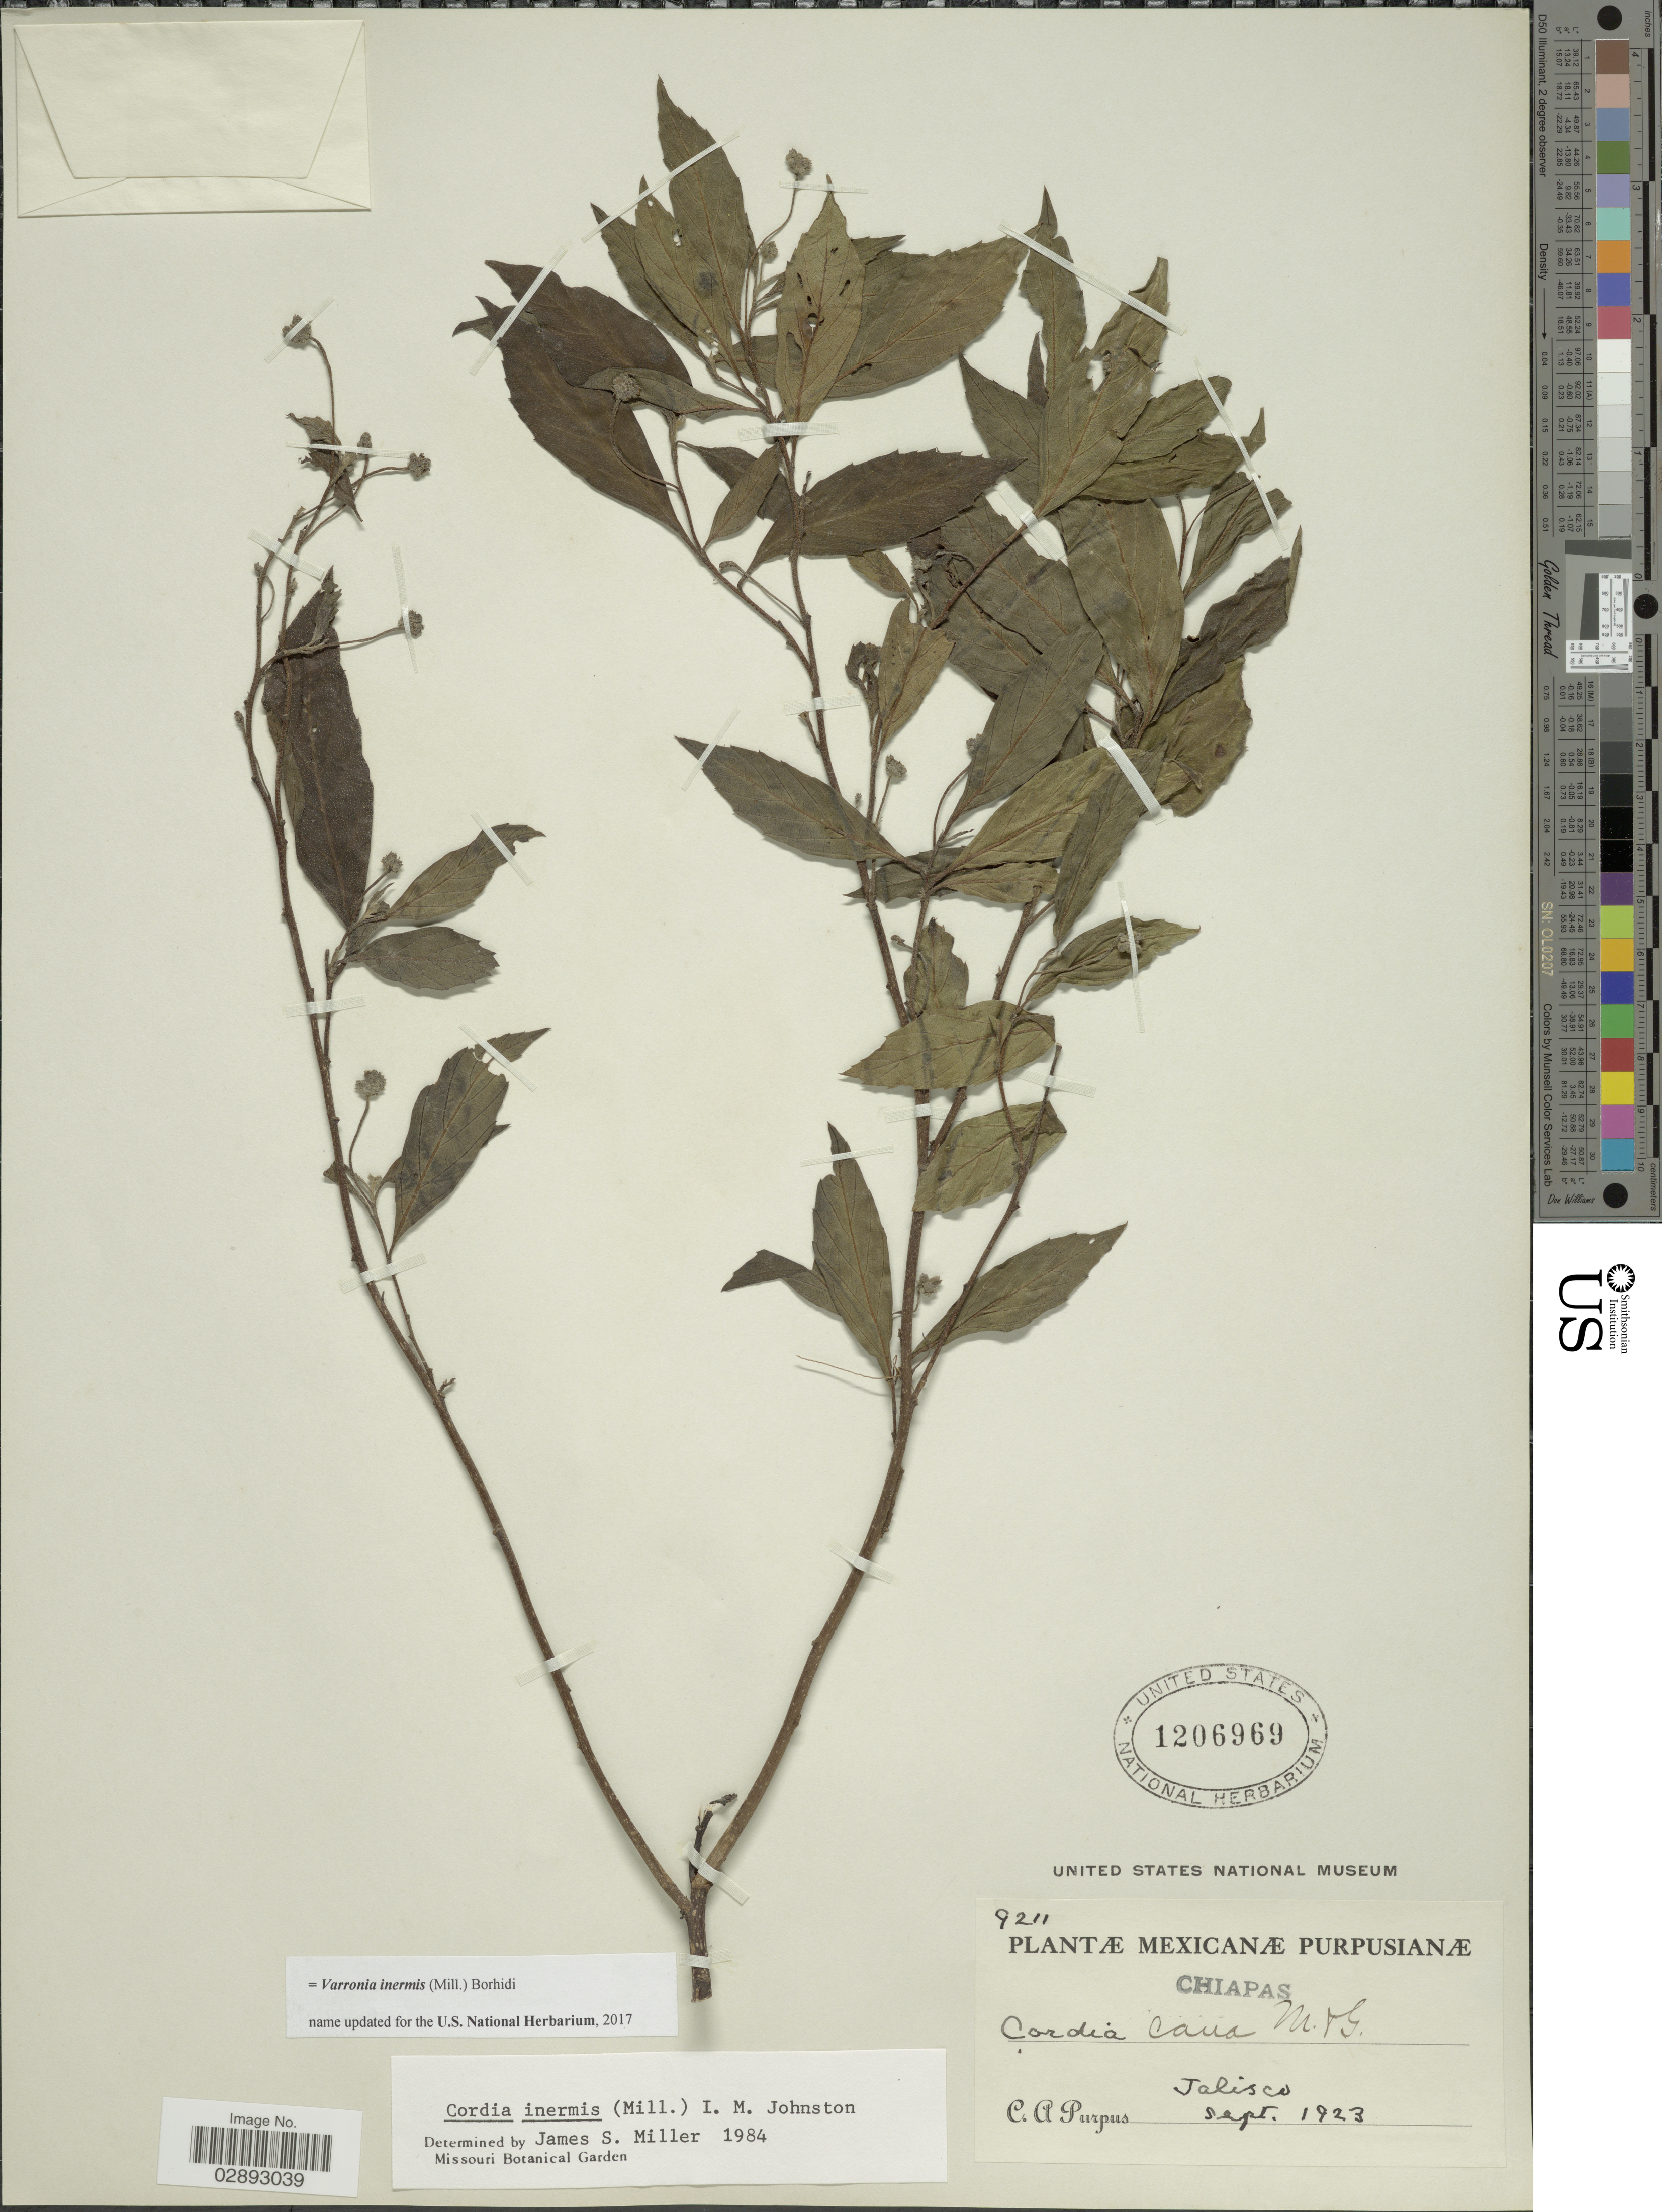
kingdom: Plantae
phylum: Tracheophyta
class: Magnoliopsida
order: Boraginales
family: Cordiaceae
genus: Varronia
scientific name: Varronia inermis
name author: (Mill.) Borhidi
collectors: C. A. Purpus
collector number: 9211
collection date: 1923-09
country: Mexico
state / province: Jalisco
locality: Jalisco.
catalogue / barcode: US 1206969